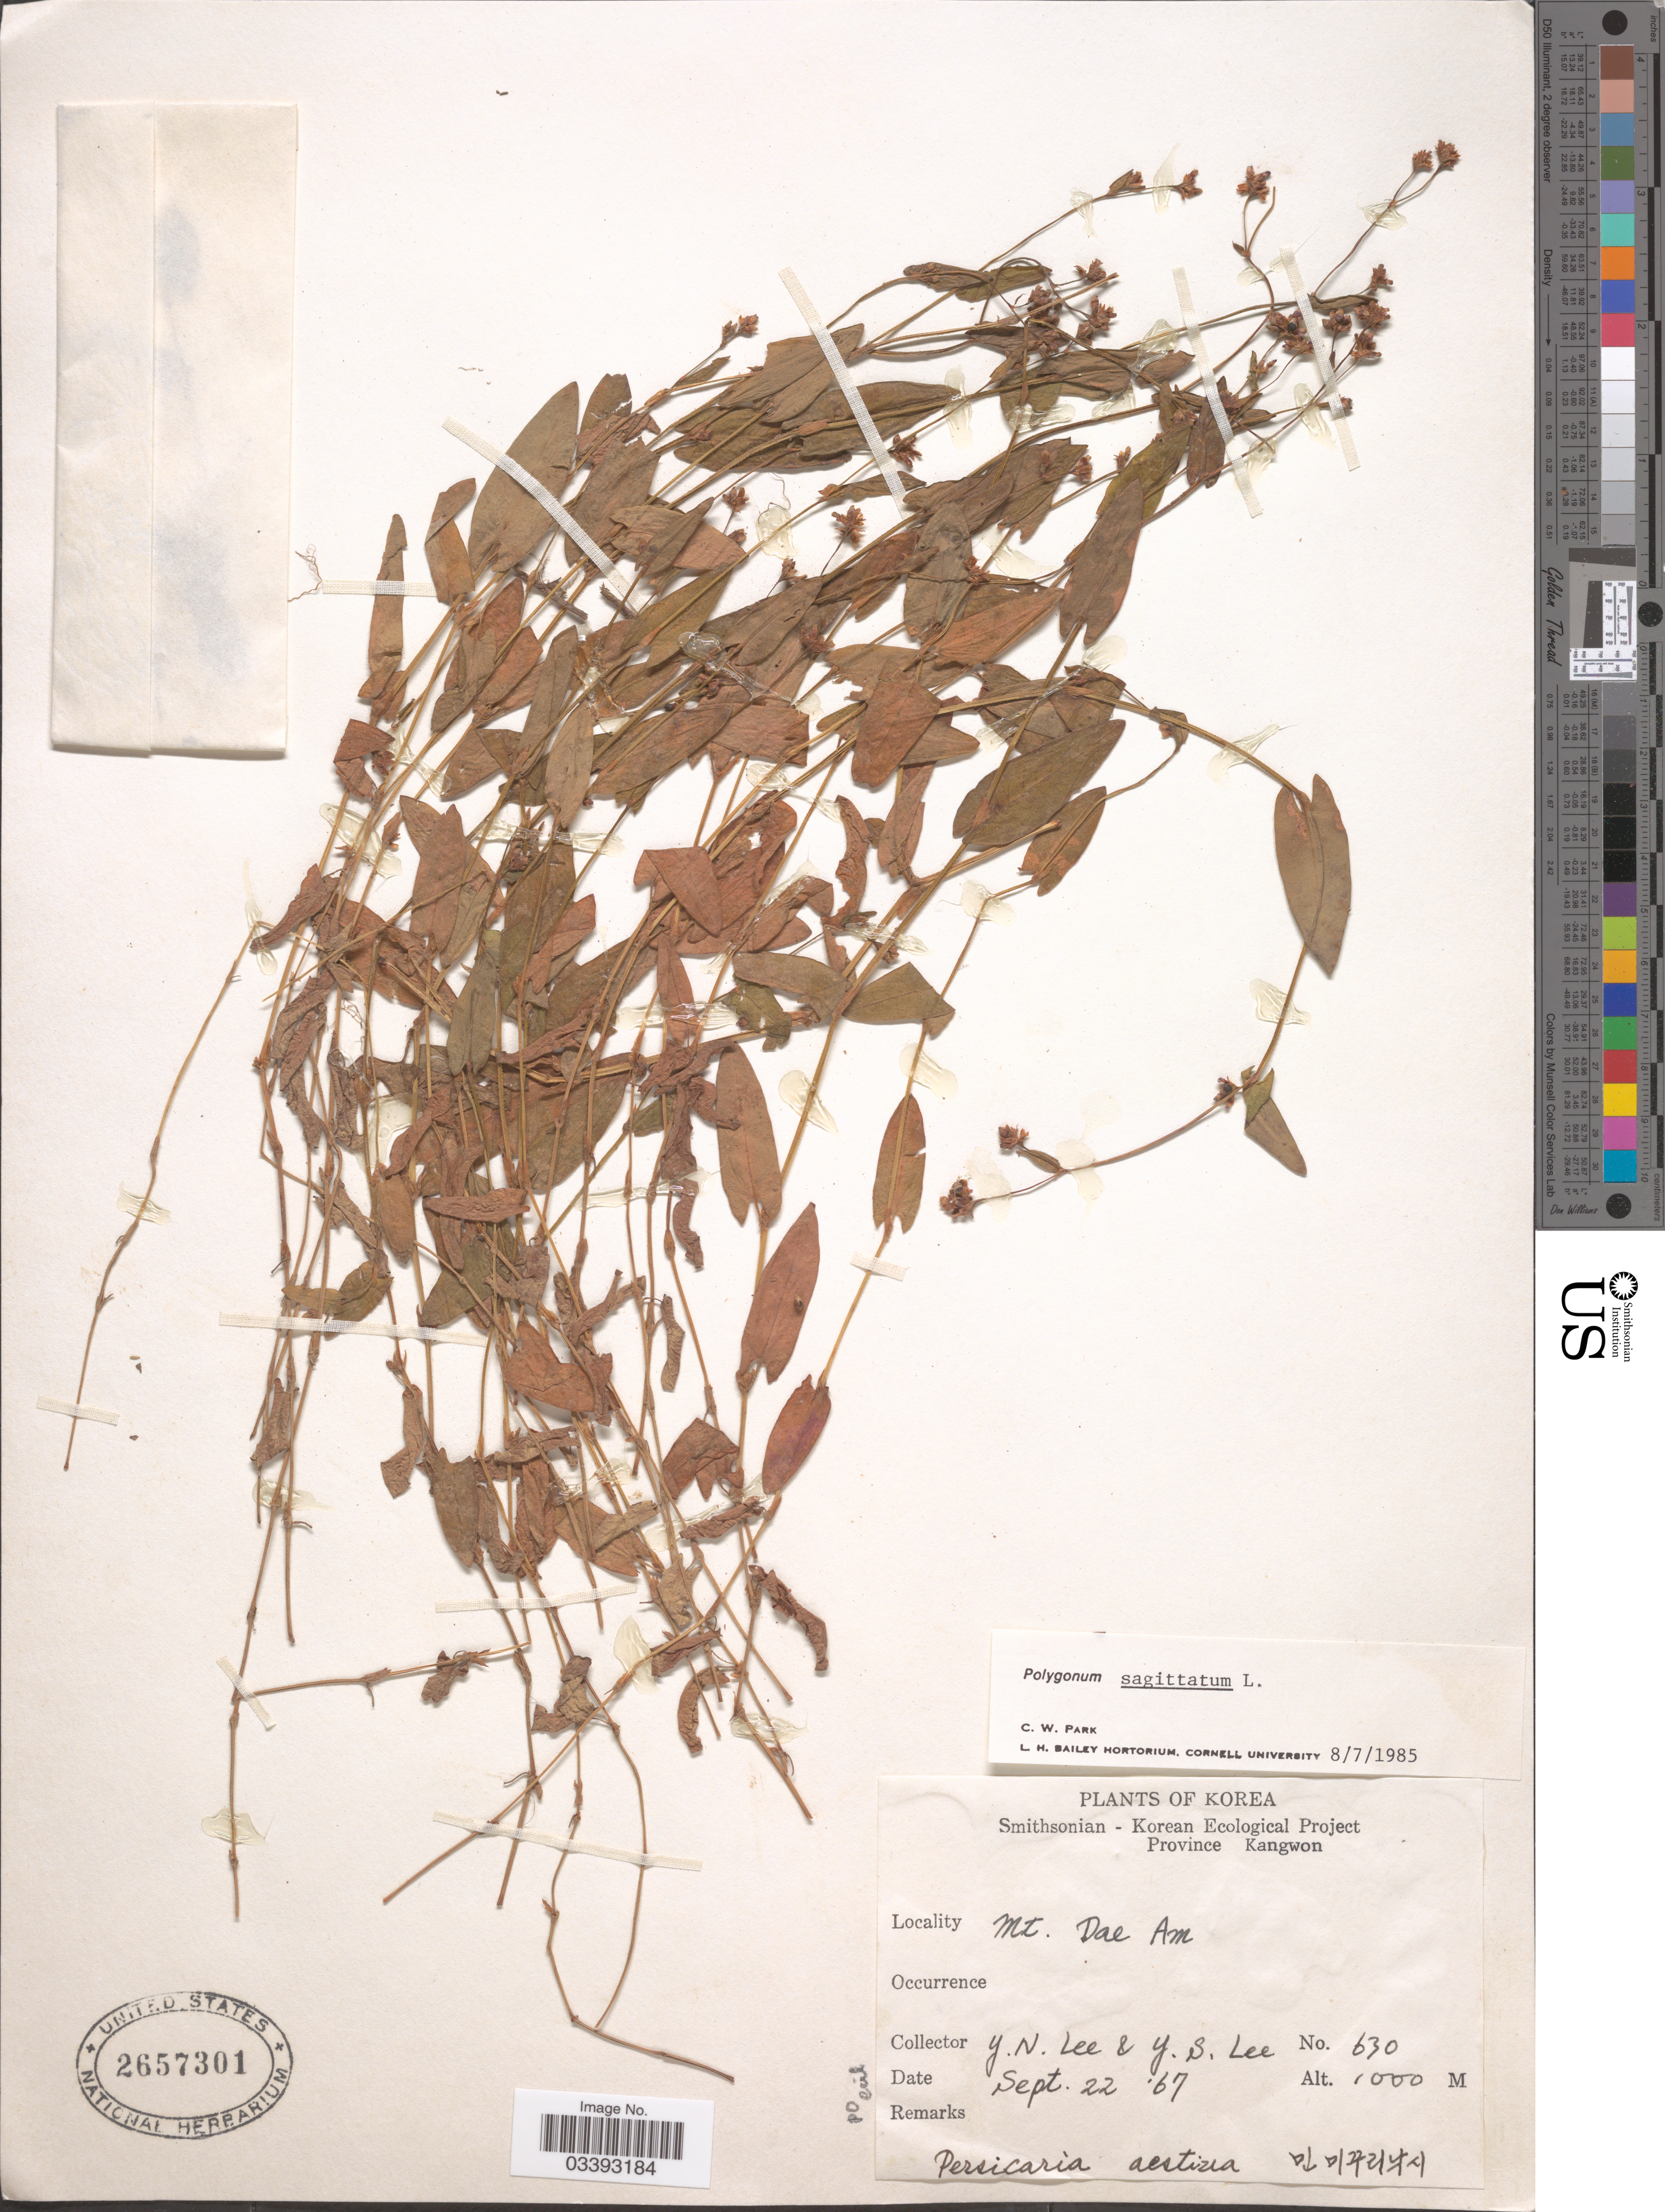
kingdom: Plantae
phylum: Tracheophyta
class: Magnoliopsida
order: Caryophyllales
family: Polygonaceae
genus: Polygonum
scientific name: Polygonum sagittatum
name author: L.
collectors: Y. N. Lee & Y. S. Lee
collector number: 630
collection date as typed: Transcribed d/m/y: 22/9/67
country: North Korea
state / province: Kangwon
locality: Mt. Dae Am.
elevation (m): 1000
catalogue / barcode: US 2657301